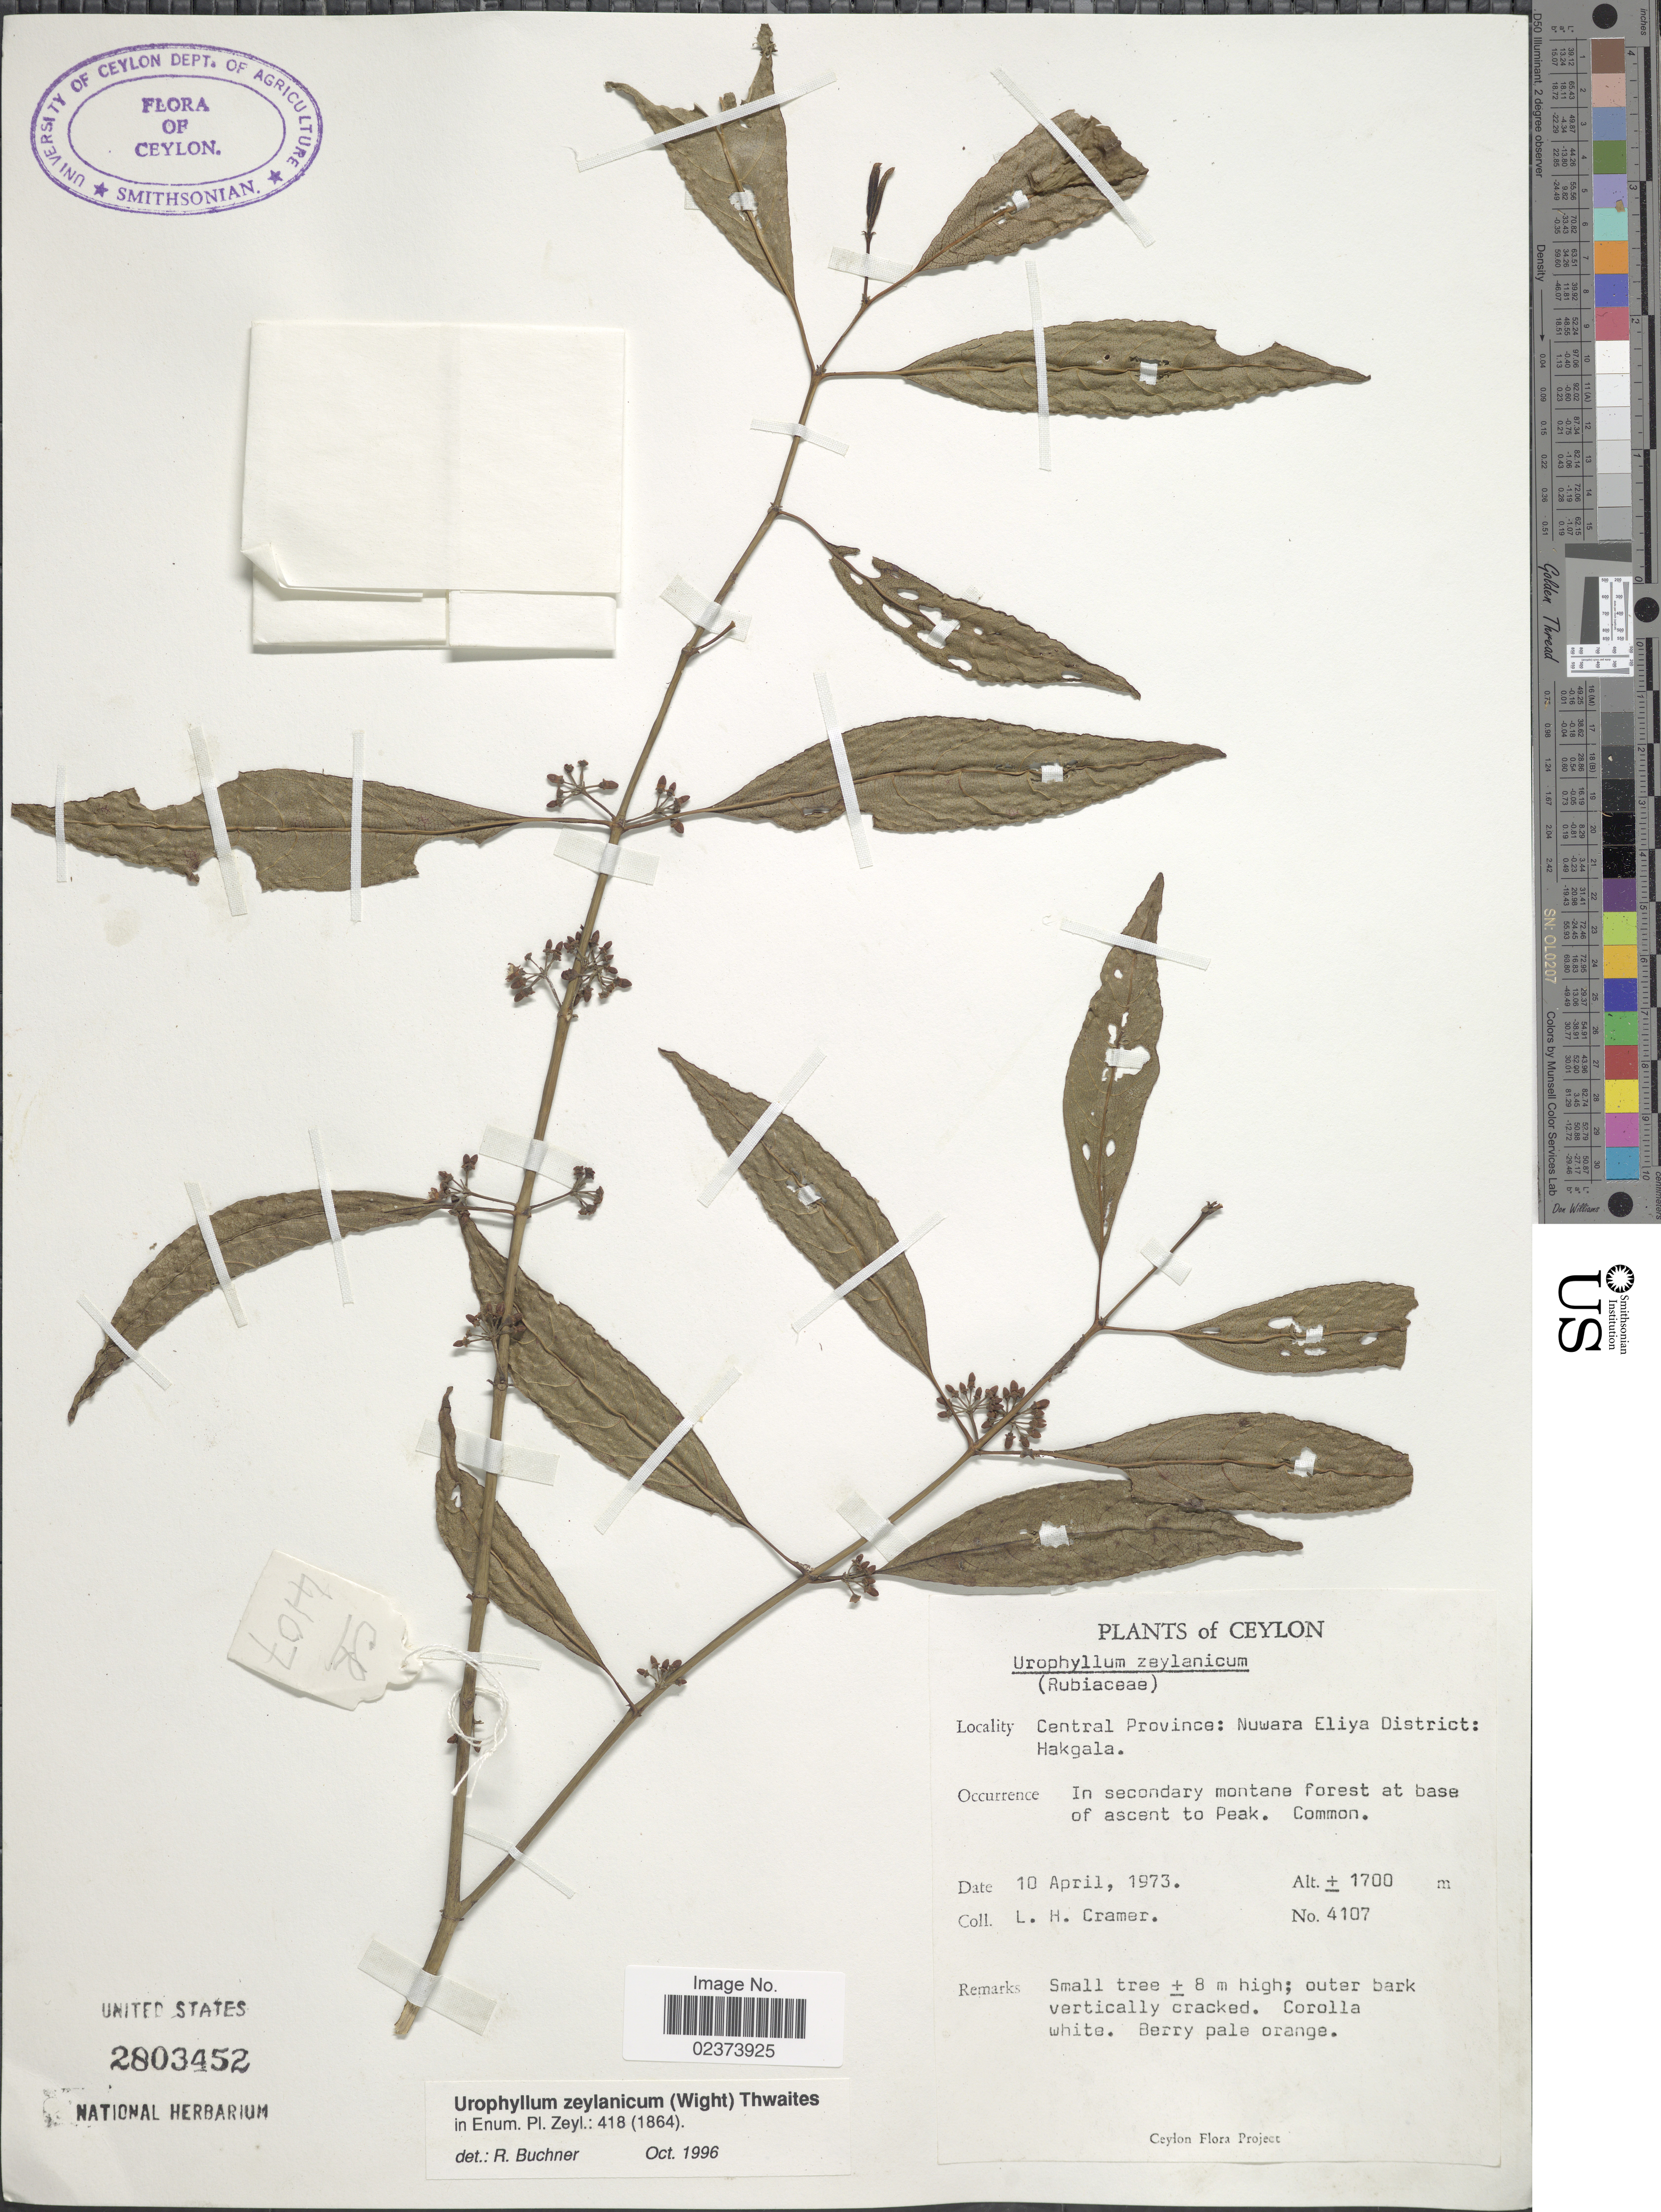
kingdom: Plantae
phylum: Tracheophyta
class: Magnoliopsida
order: Gentianales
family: Rubiaceae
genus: Urophyllum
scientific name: Urophyllum zeylanicum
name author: (Wight) Thwaites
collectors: L. H. Cramer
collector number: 4107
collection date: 1973-04-10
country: Sri Lanka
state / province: Central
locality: Central Province, Nuwara Eliya District, Hakgala, Ceylon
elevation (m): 1700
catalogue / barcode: US 2803452